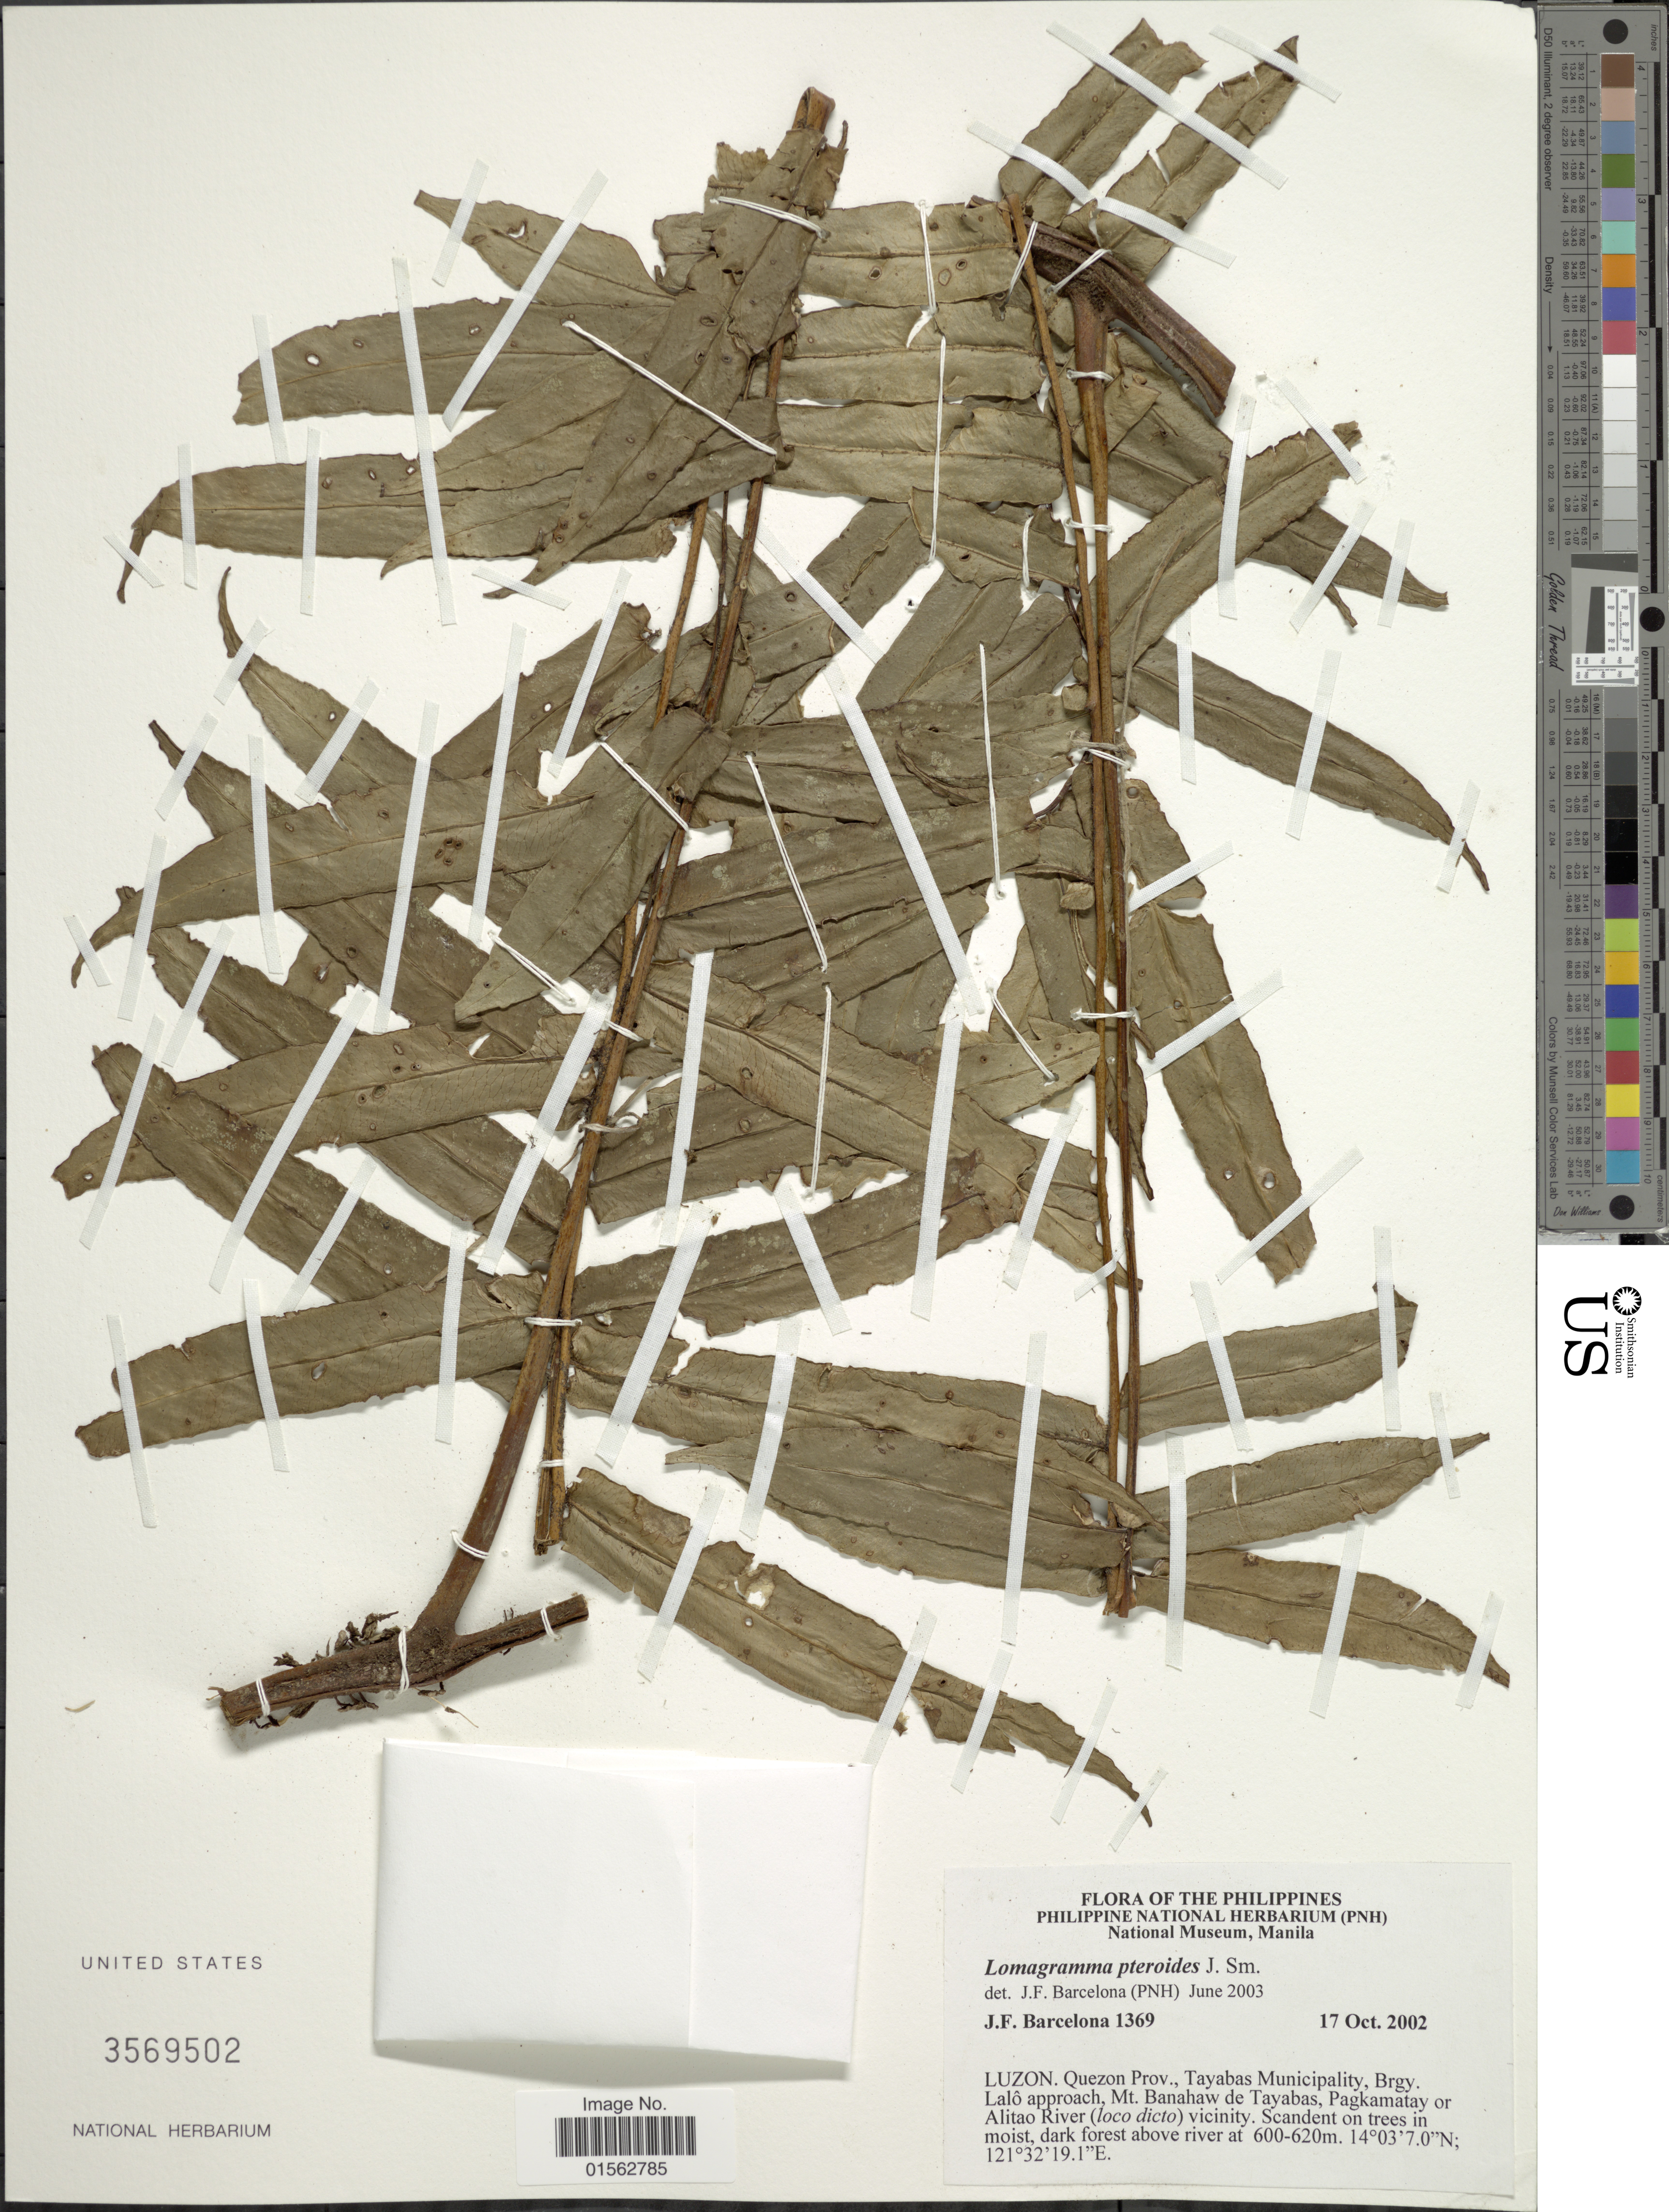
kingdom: Plantae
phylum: Tracheophyta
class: Polypodiopsida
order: Polypodiales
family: Dryopteridaceae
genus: Lomagramma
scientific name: Lomagramma pteroides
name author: J. Sm.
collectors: J. F. Barcelona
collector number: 1369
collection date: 2002-10-17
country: Philippines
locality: Philippines, Luzon, Quezon Prov., Tayabas Municipality, Brgy. Lalô approach, Mt. banahaw de Tayabas, Pagkamatay or Alitao River (loco dicto) vicinity, scandent trees in moist, dark forest above river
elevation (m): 600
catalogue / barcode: US 3569502